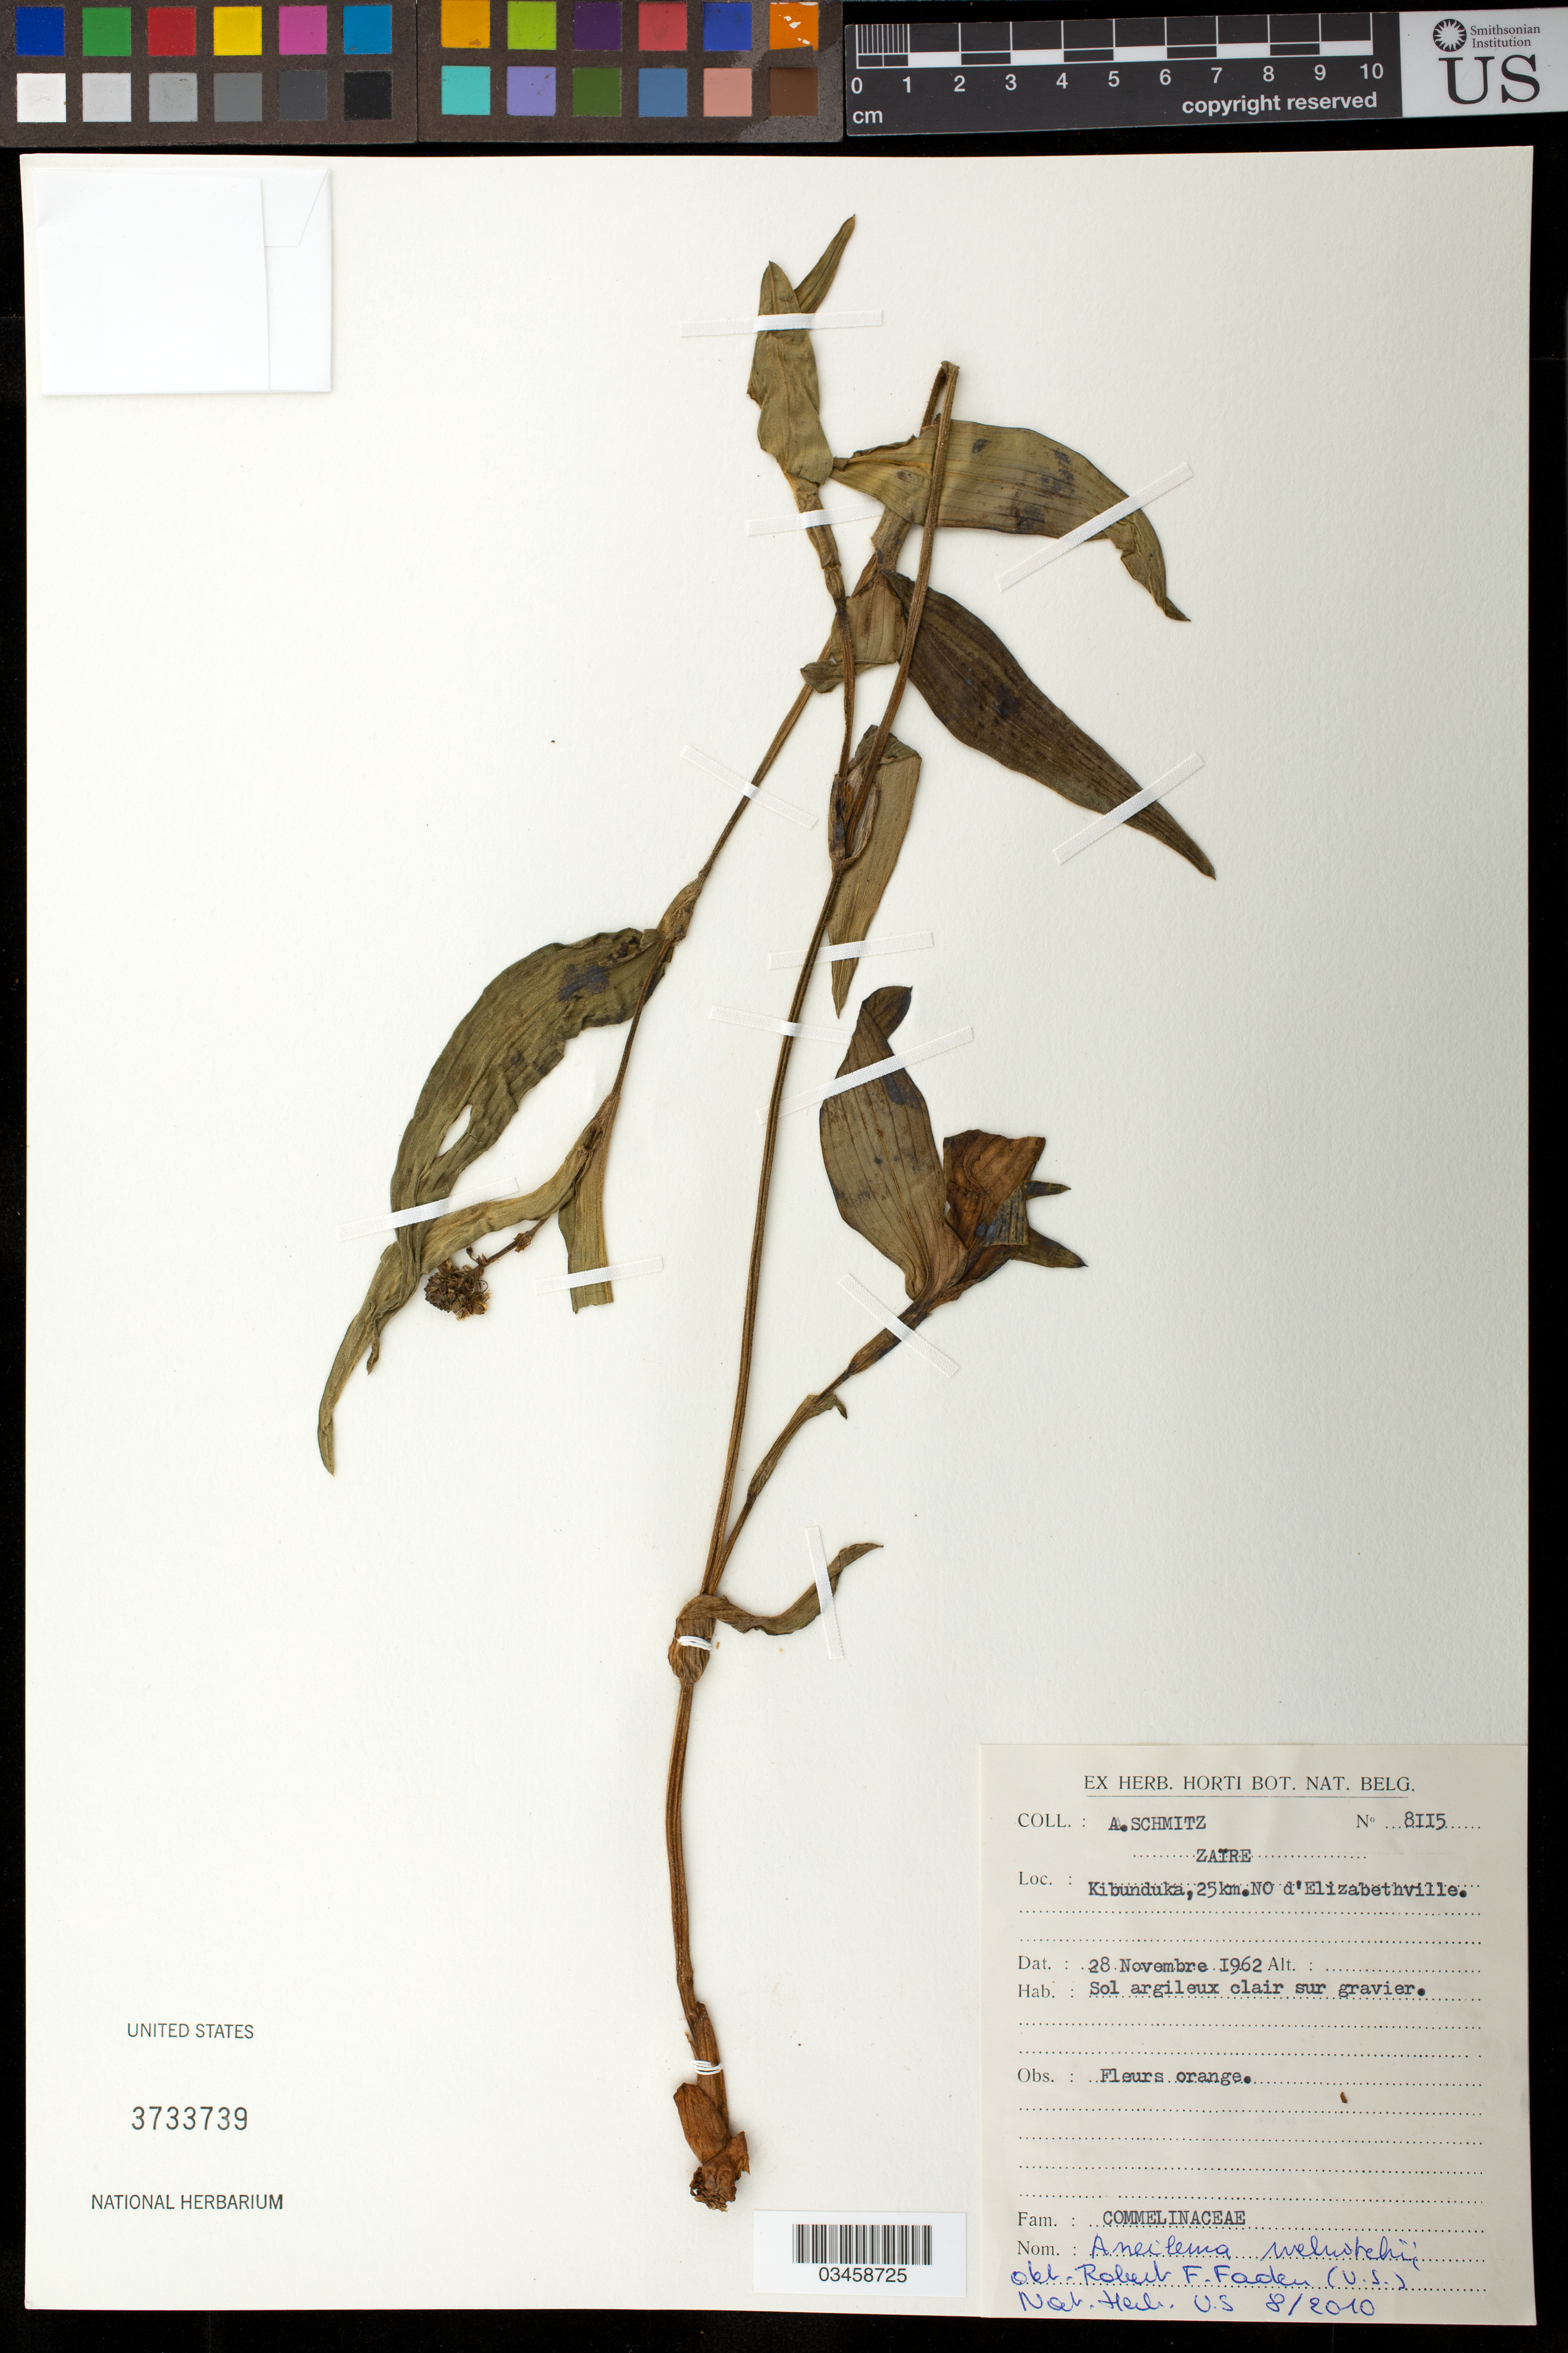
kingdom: Plantae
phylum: Tracheophyta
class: Liliopsida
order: Commelinales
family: Commelinaceae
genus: Aneilema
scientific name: Aneilema welwitschii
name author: C.B. Clarke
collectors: A. Schmitz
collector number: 8115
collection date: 1962-11-28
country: Congo, Democratic Republic of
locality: Kibunduka, 25 km NO d'Elisabethville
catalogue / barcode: US 3733739